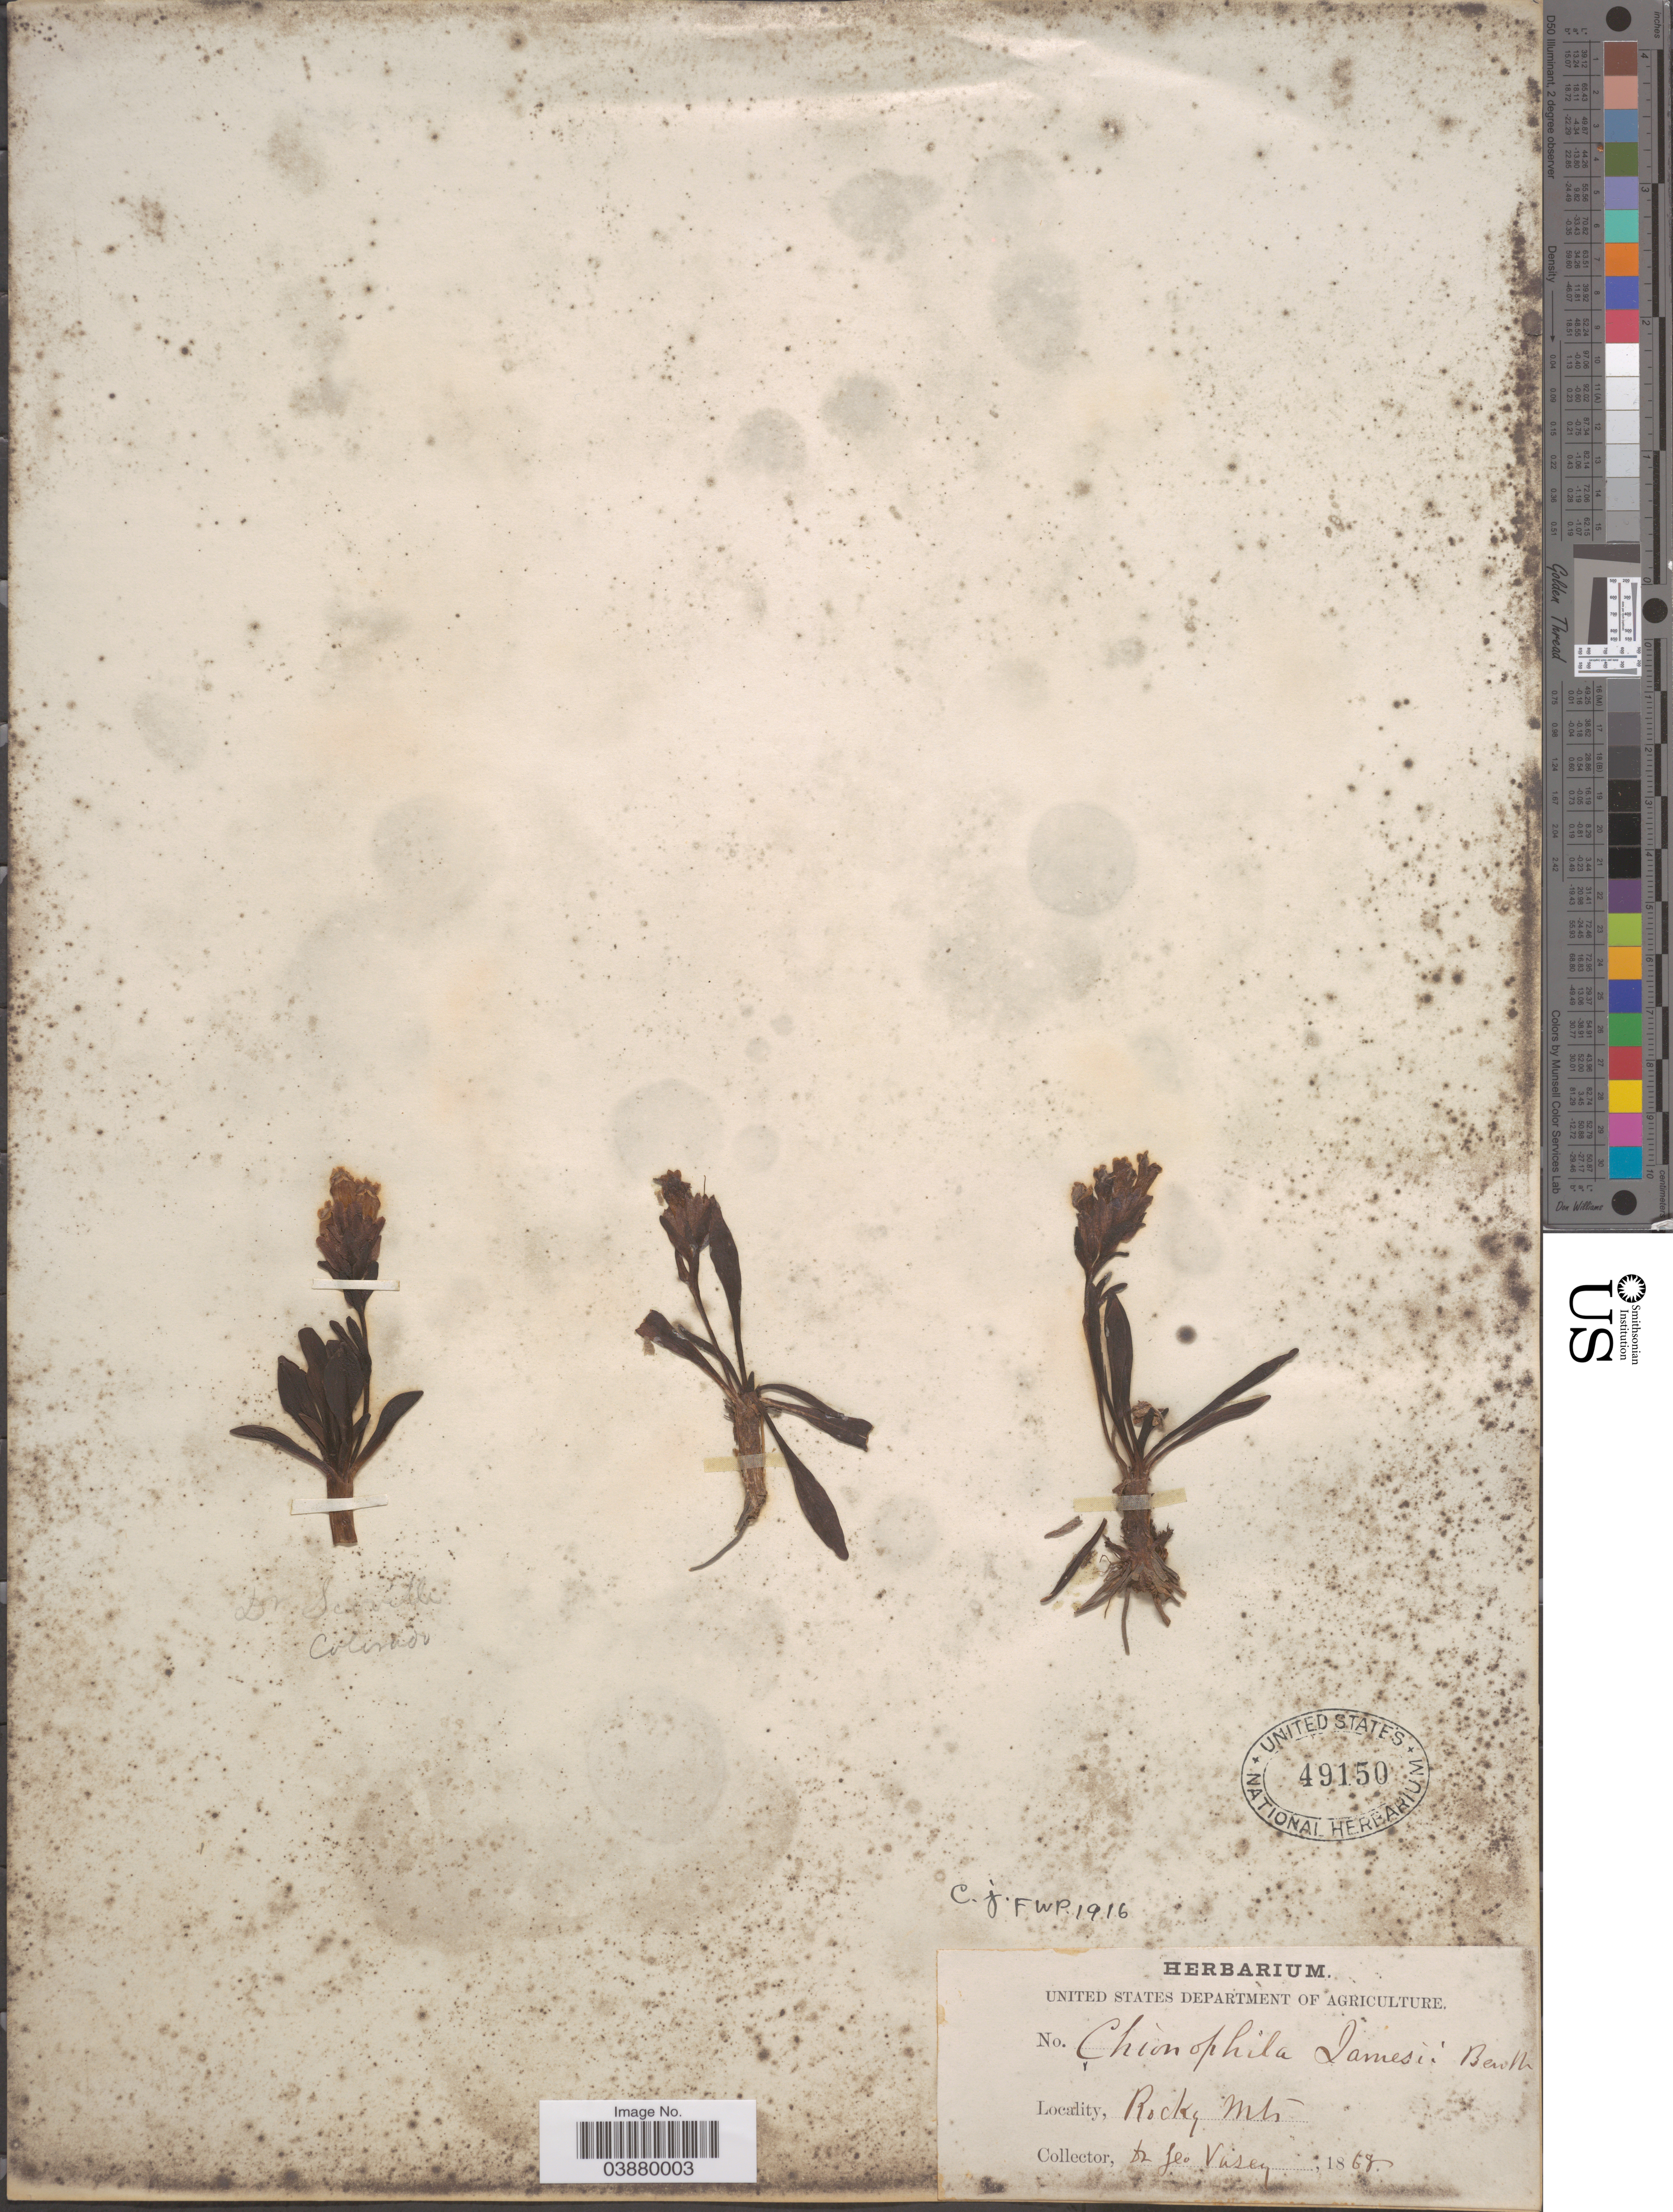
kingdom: Plantae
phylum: Tracheophyta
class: Magnoliopsida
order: Lamiales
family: Plantaginaceae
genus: Chionophila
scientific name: Chionophila jamesii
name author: Benth.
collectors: G. Vasey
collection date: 1868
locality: Rocky Mts.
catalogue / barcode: US 49150